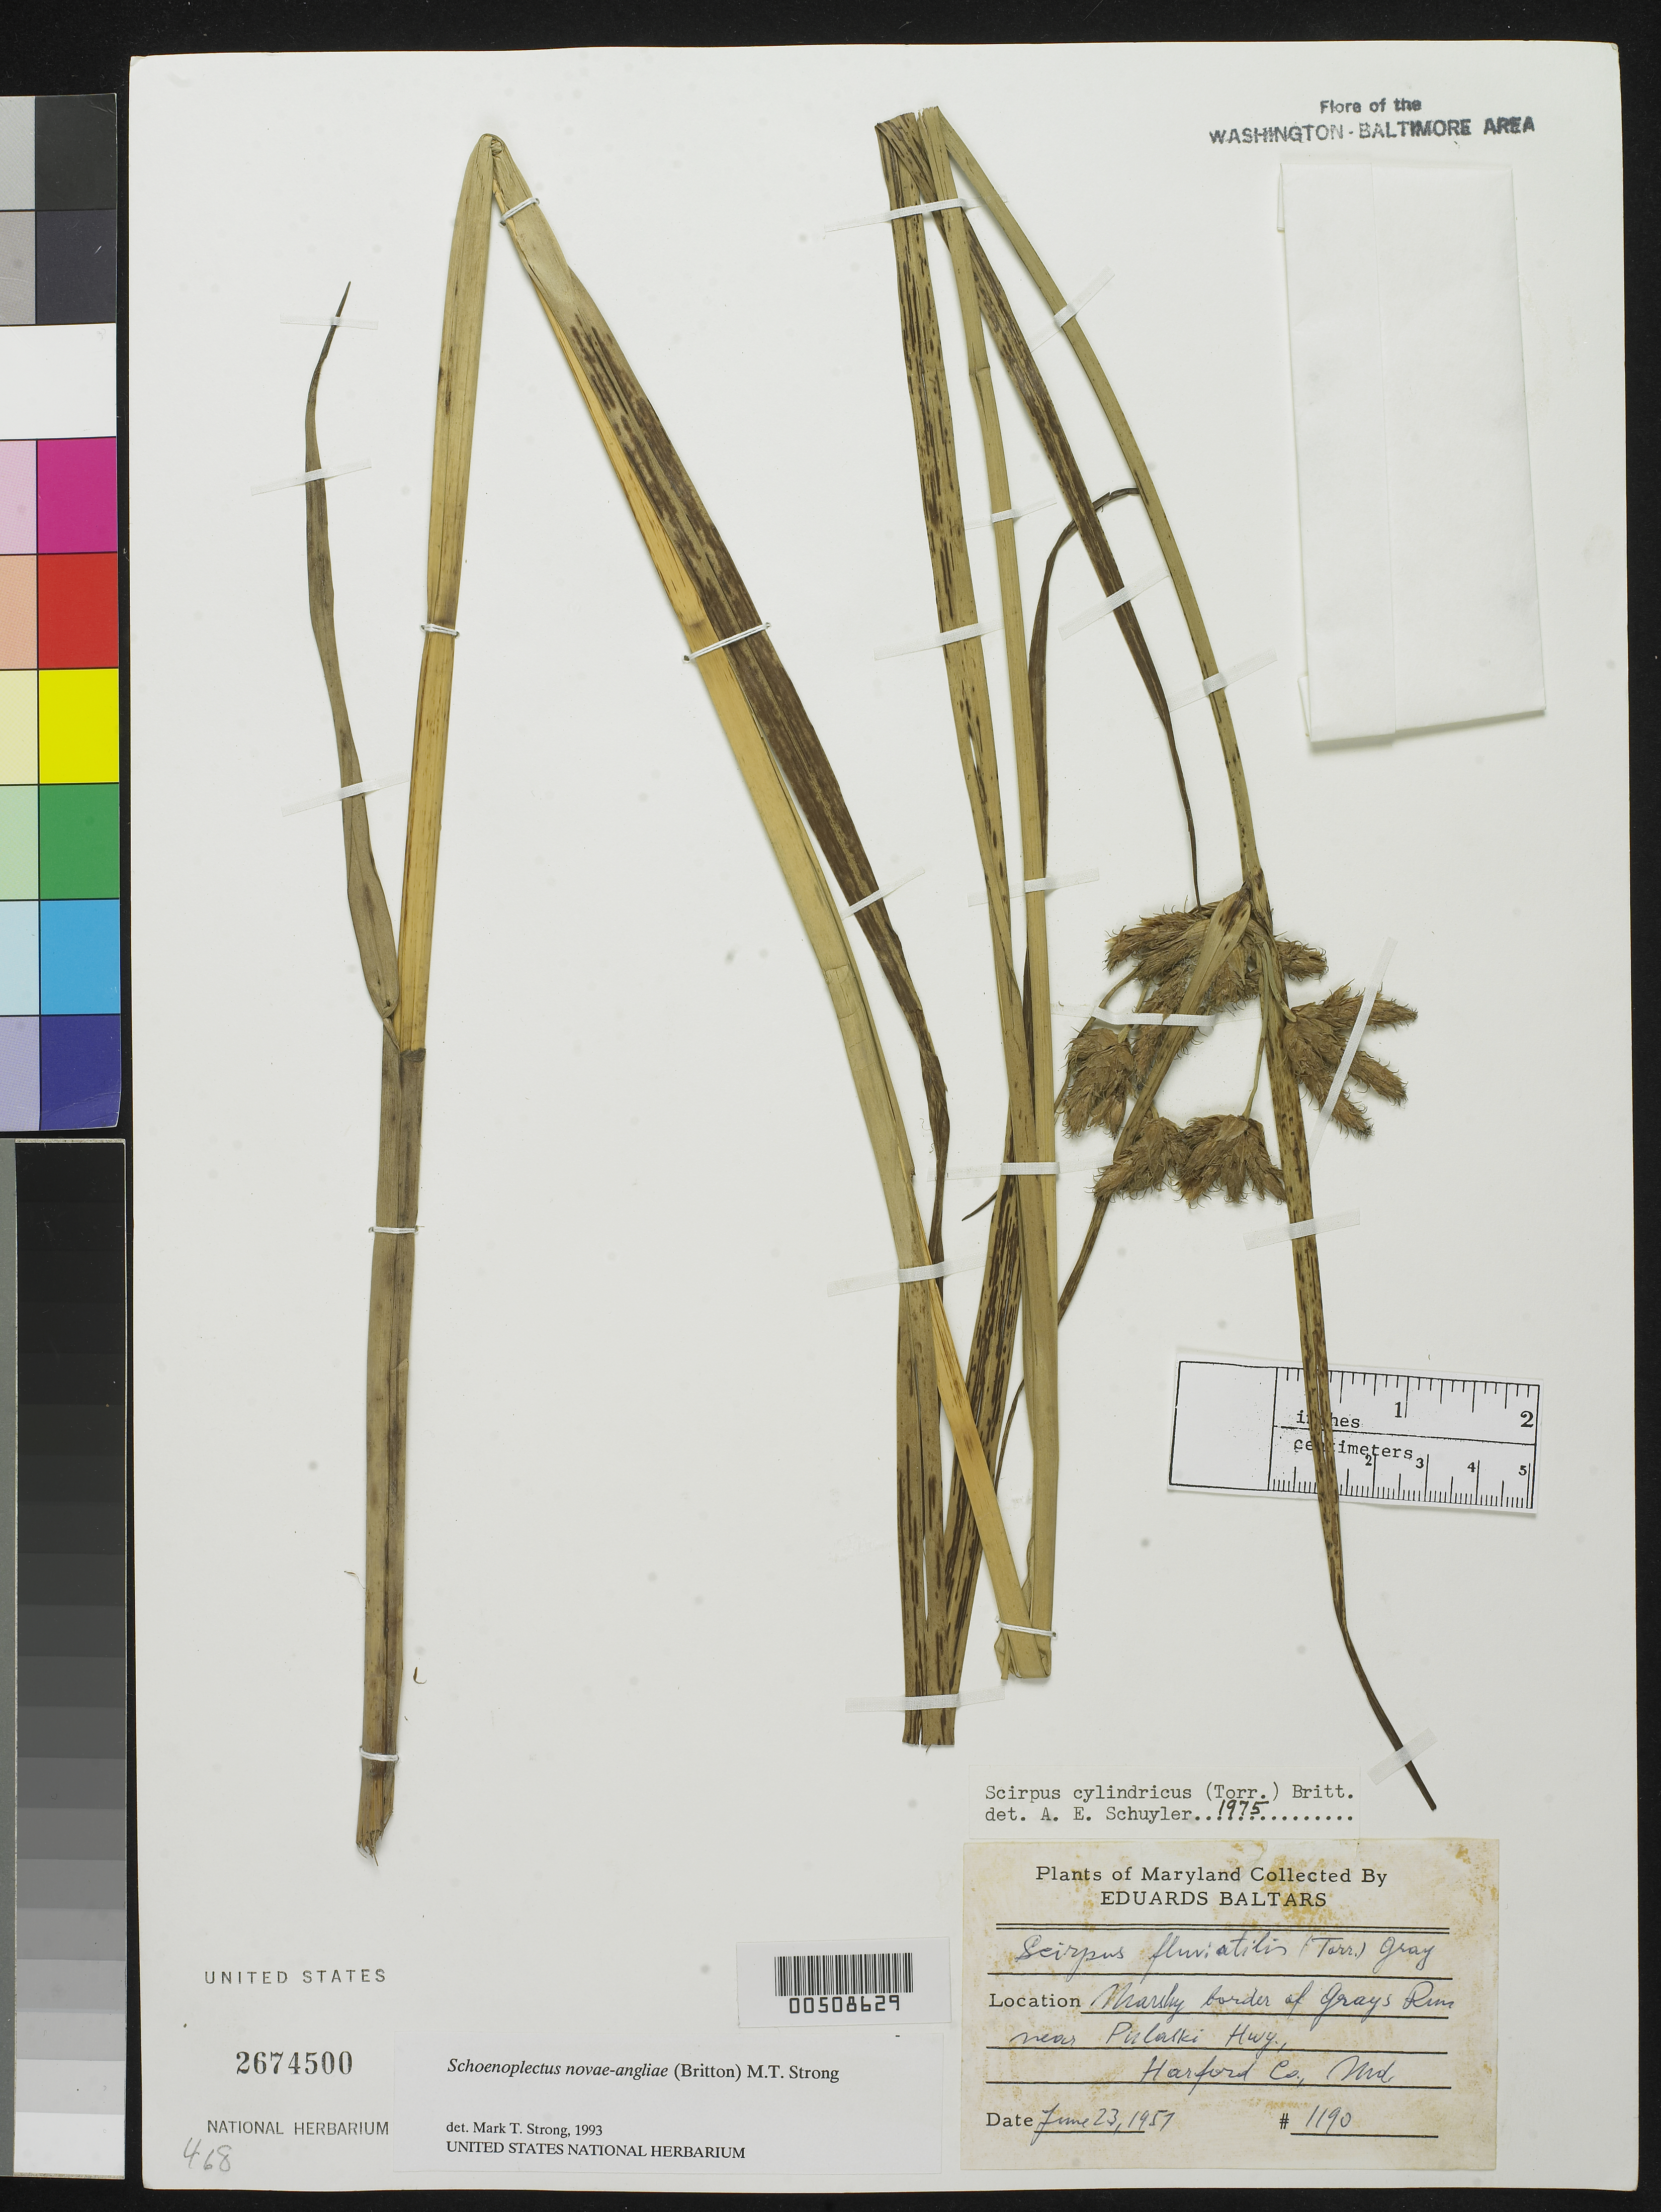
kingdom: Plantae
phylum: Tracheophyta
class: Liliopsida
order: Poales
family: Cyperaceae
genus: Bolboschoenus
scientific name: Bolboschoenus novae-angliae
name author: (Britton) S.G. Sm.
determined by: Strong, M. T., (US), Smithsonian Institution - National Museum of Natural History (UNITED STATES)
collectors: E. Baltars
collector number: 1190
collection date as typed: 23 Jun 1957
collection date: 1957-06-23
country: United States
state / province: Maryland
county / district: Harford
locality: Gray's Run near Pulaski Highway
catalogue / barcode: US 2674500